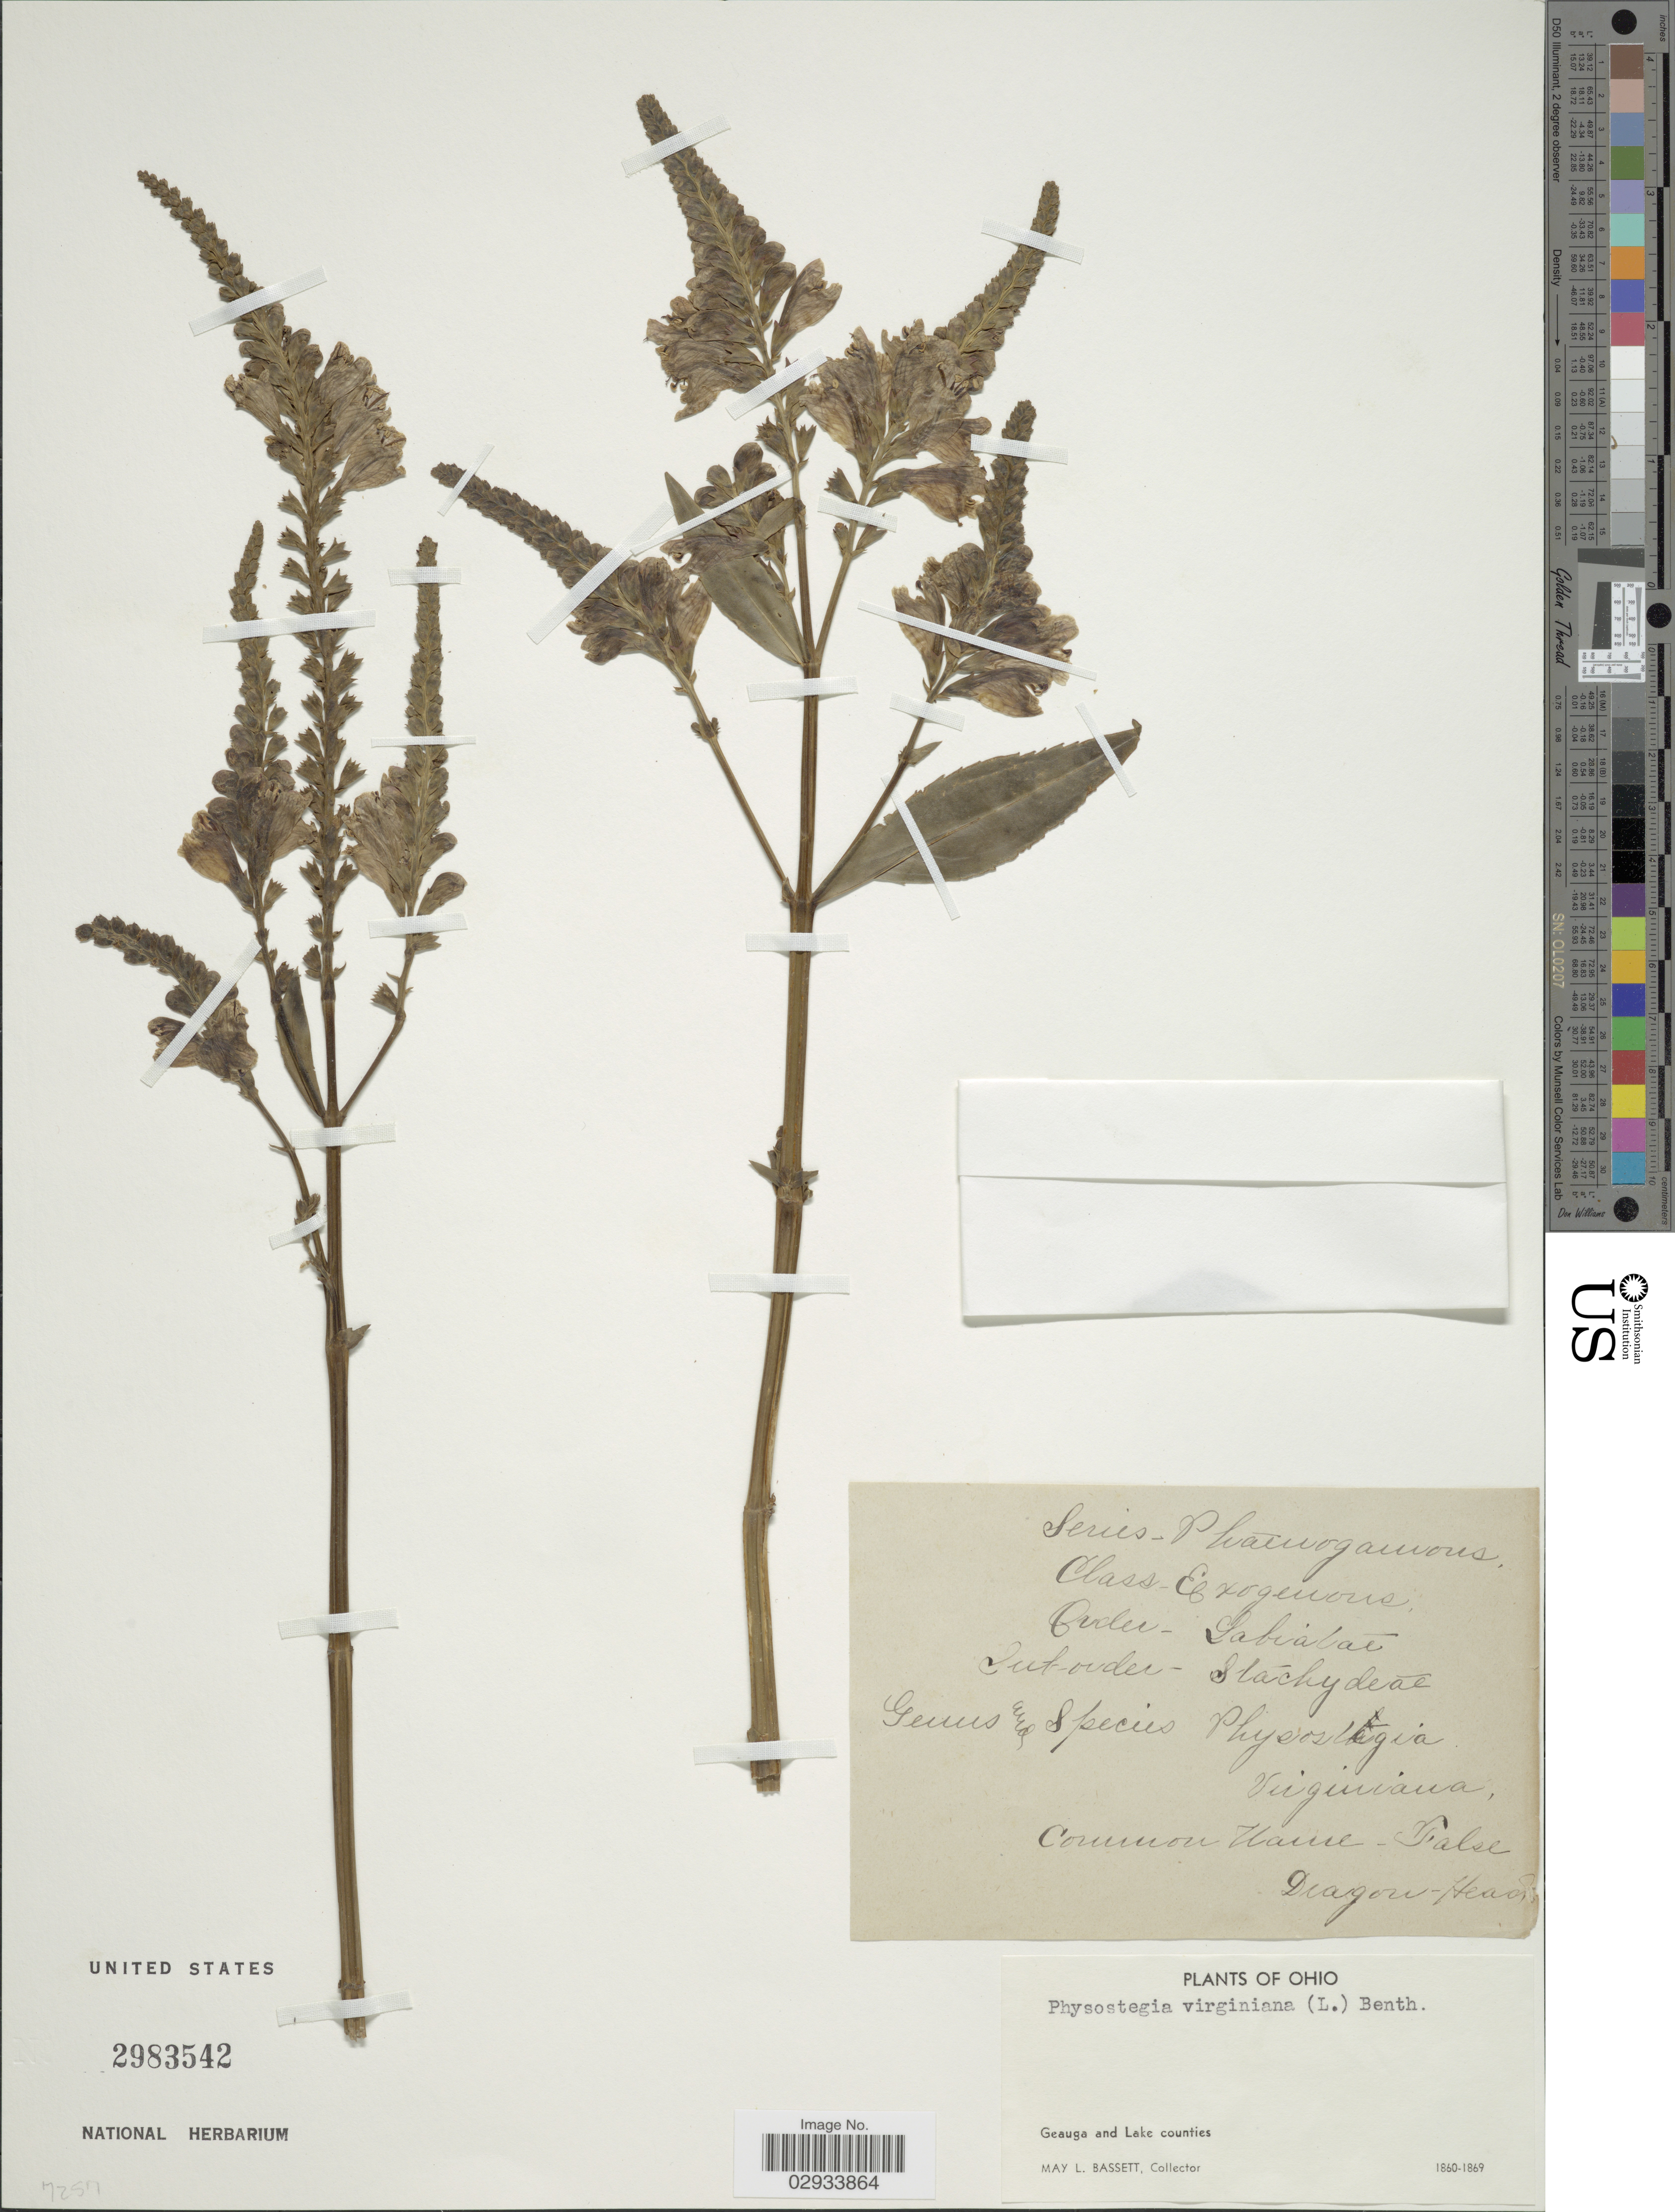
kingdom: Plantae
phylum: Tracheophyta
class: Magnoliopsida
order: Lamiales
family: Lamiaceae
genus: Physostegia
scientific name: Physostegia virginiana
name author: (L.) Benth.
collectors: M. L. Bassett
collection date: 1860/1869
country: United States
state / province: Ohio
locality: Geauga and Lake counties.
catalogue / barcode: US 2983542